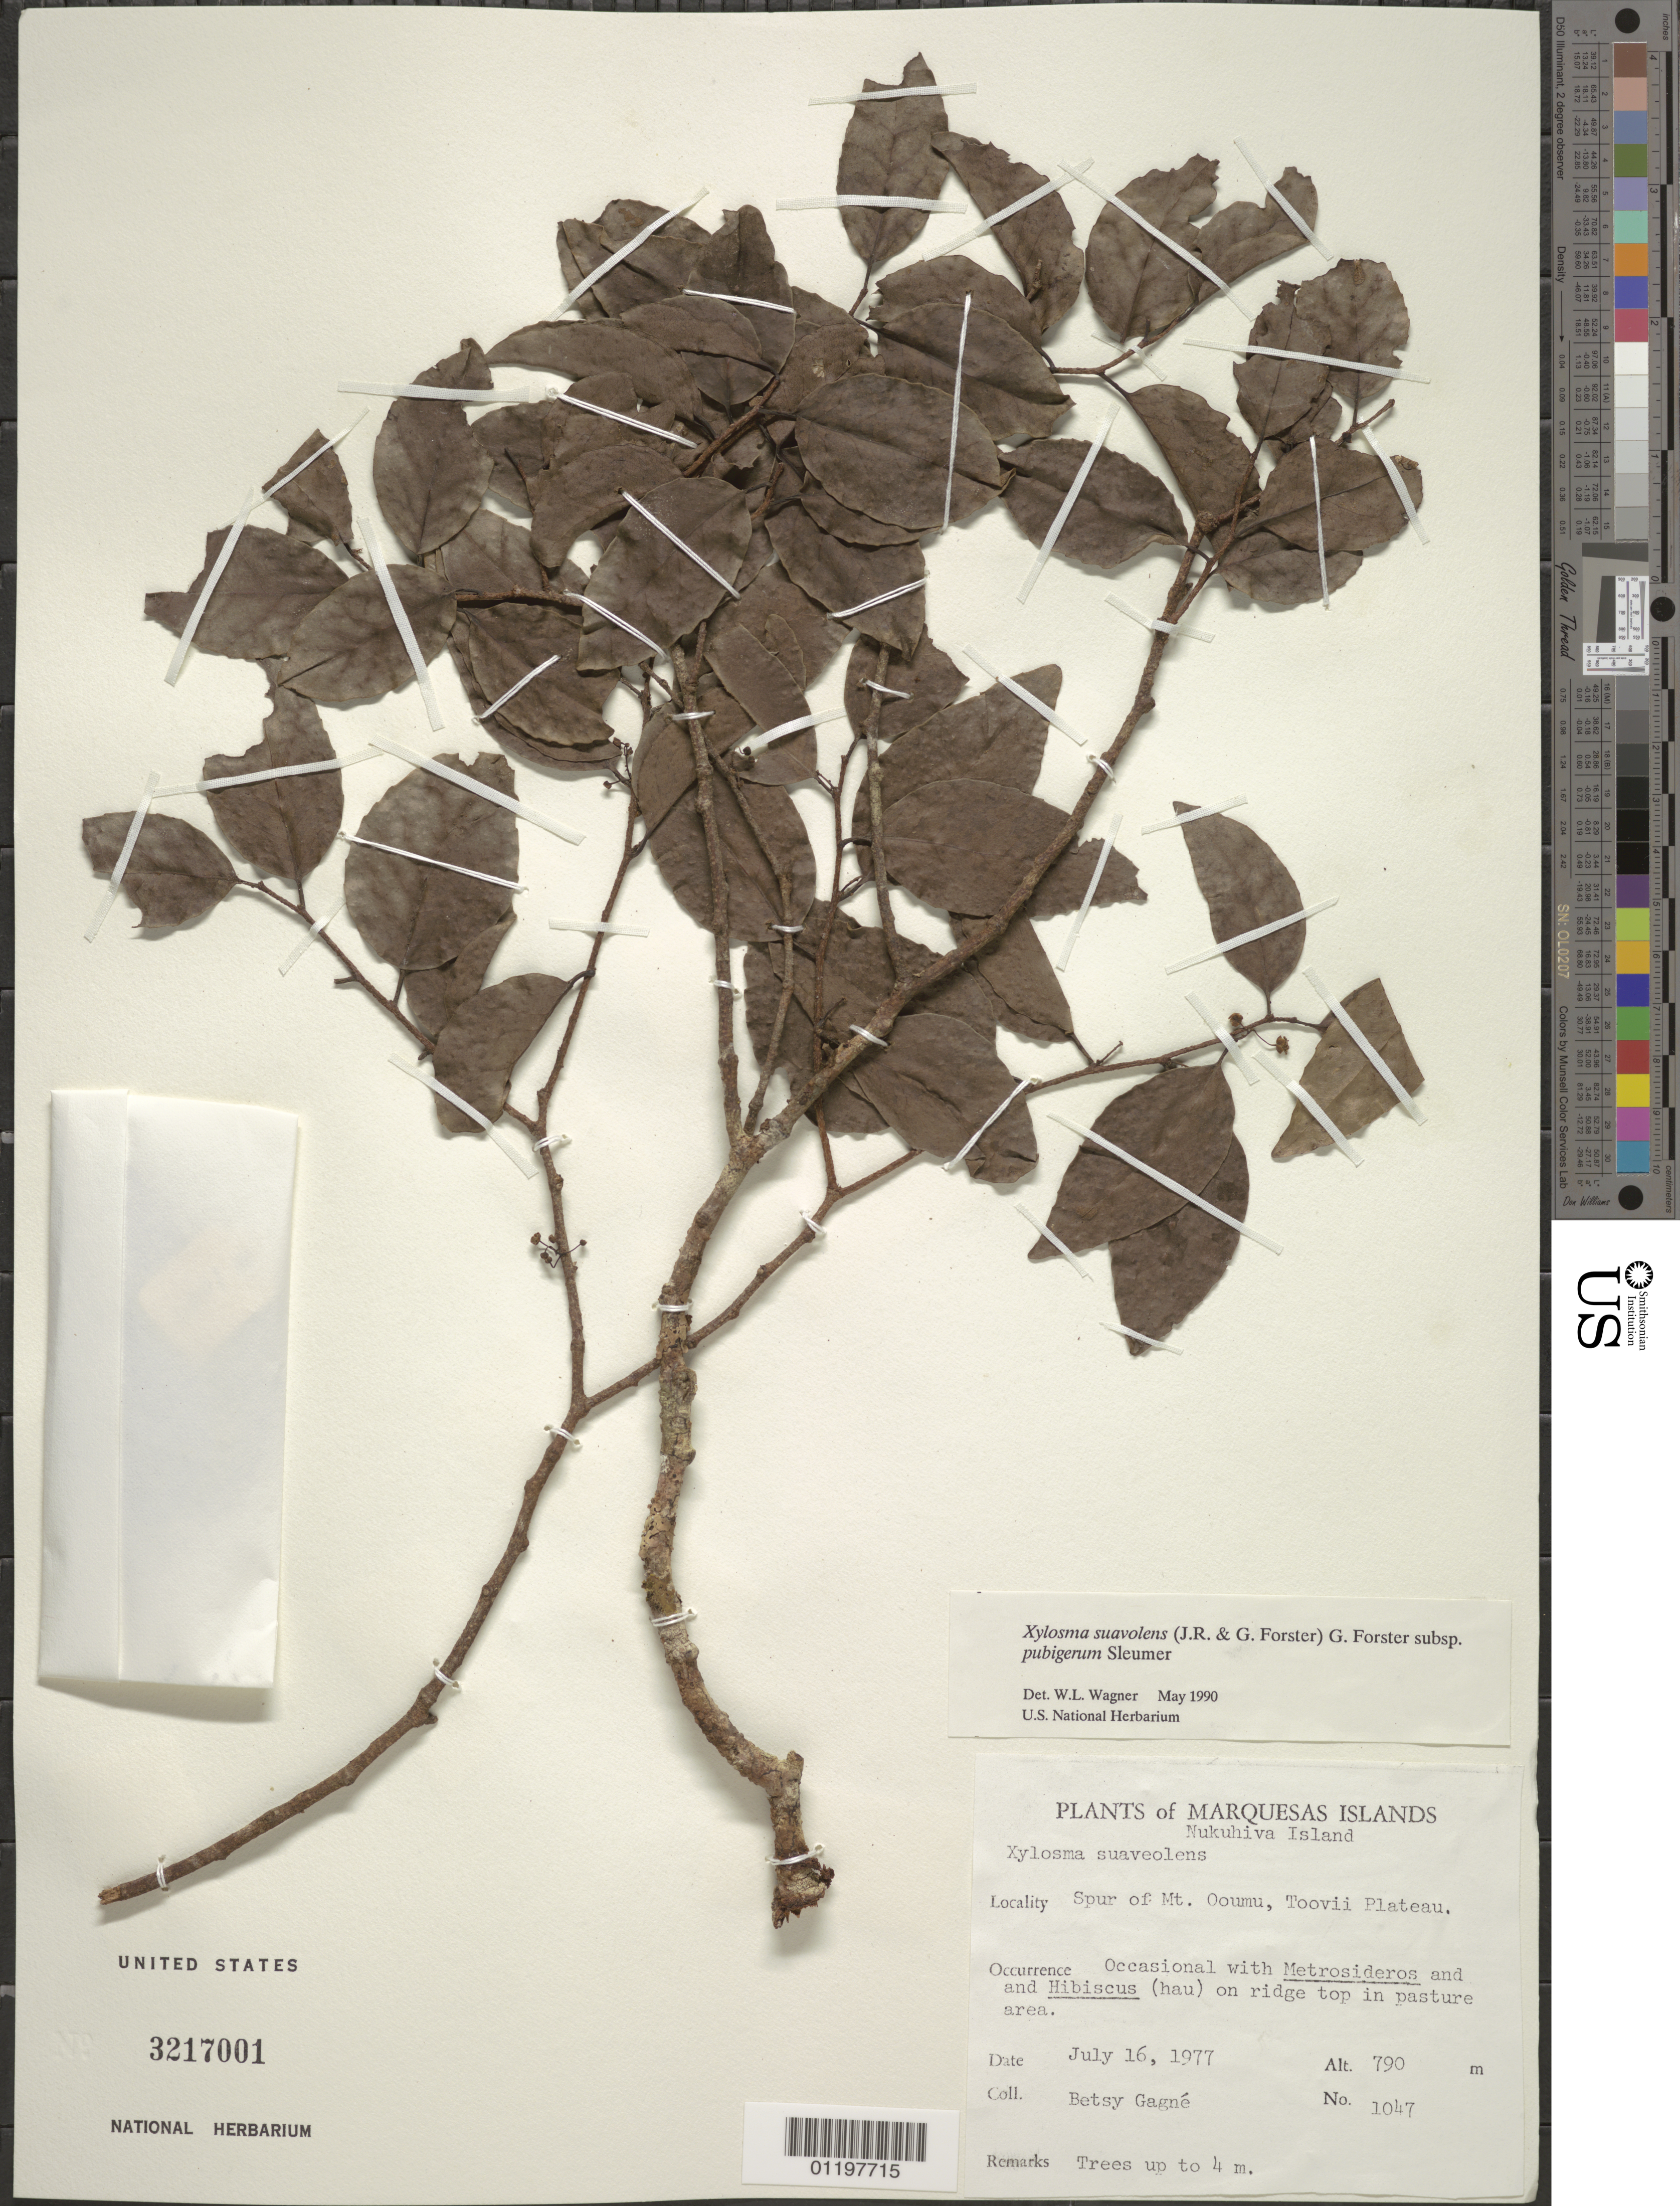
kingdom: Plantae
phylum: Tracheophyta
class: Magnoliopsida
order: Malpighiales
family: Salicaceae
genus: Xylosma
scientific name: Xylosma suaveolens subsp. pubigera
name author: Sleumer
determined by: Wagner, W. L., (BOT), Smithsonian Institution - National Museum of Natural History (UNITED STATES)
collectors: B. H. Gagné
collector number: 1047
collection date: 1977-07-16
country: French Polynesia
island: Nuku Hiva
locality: Toovii Plateau, spur of Mt. Ooumu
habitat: Occasional with Metrosideros and Hibiscus on ridge top in pasture area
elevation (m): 790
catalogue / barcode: US 3217001